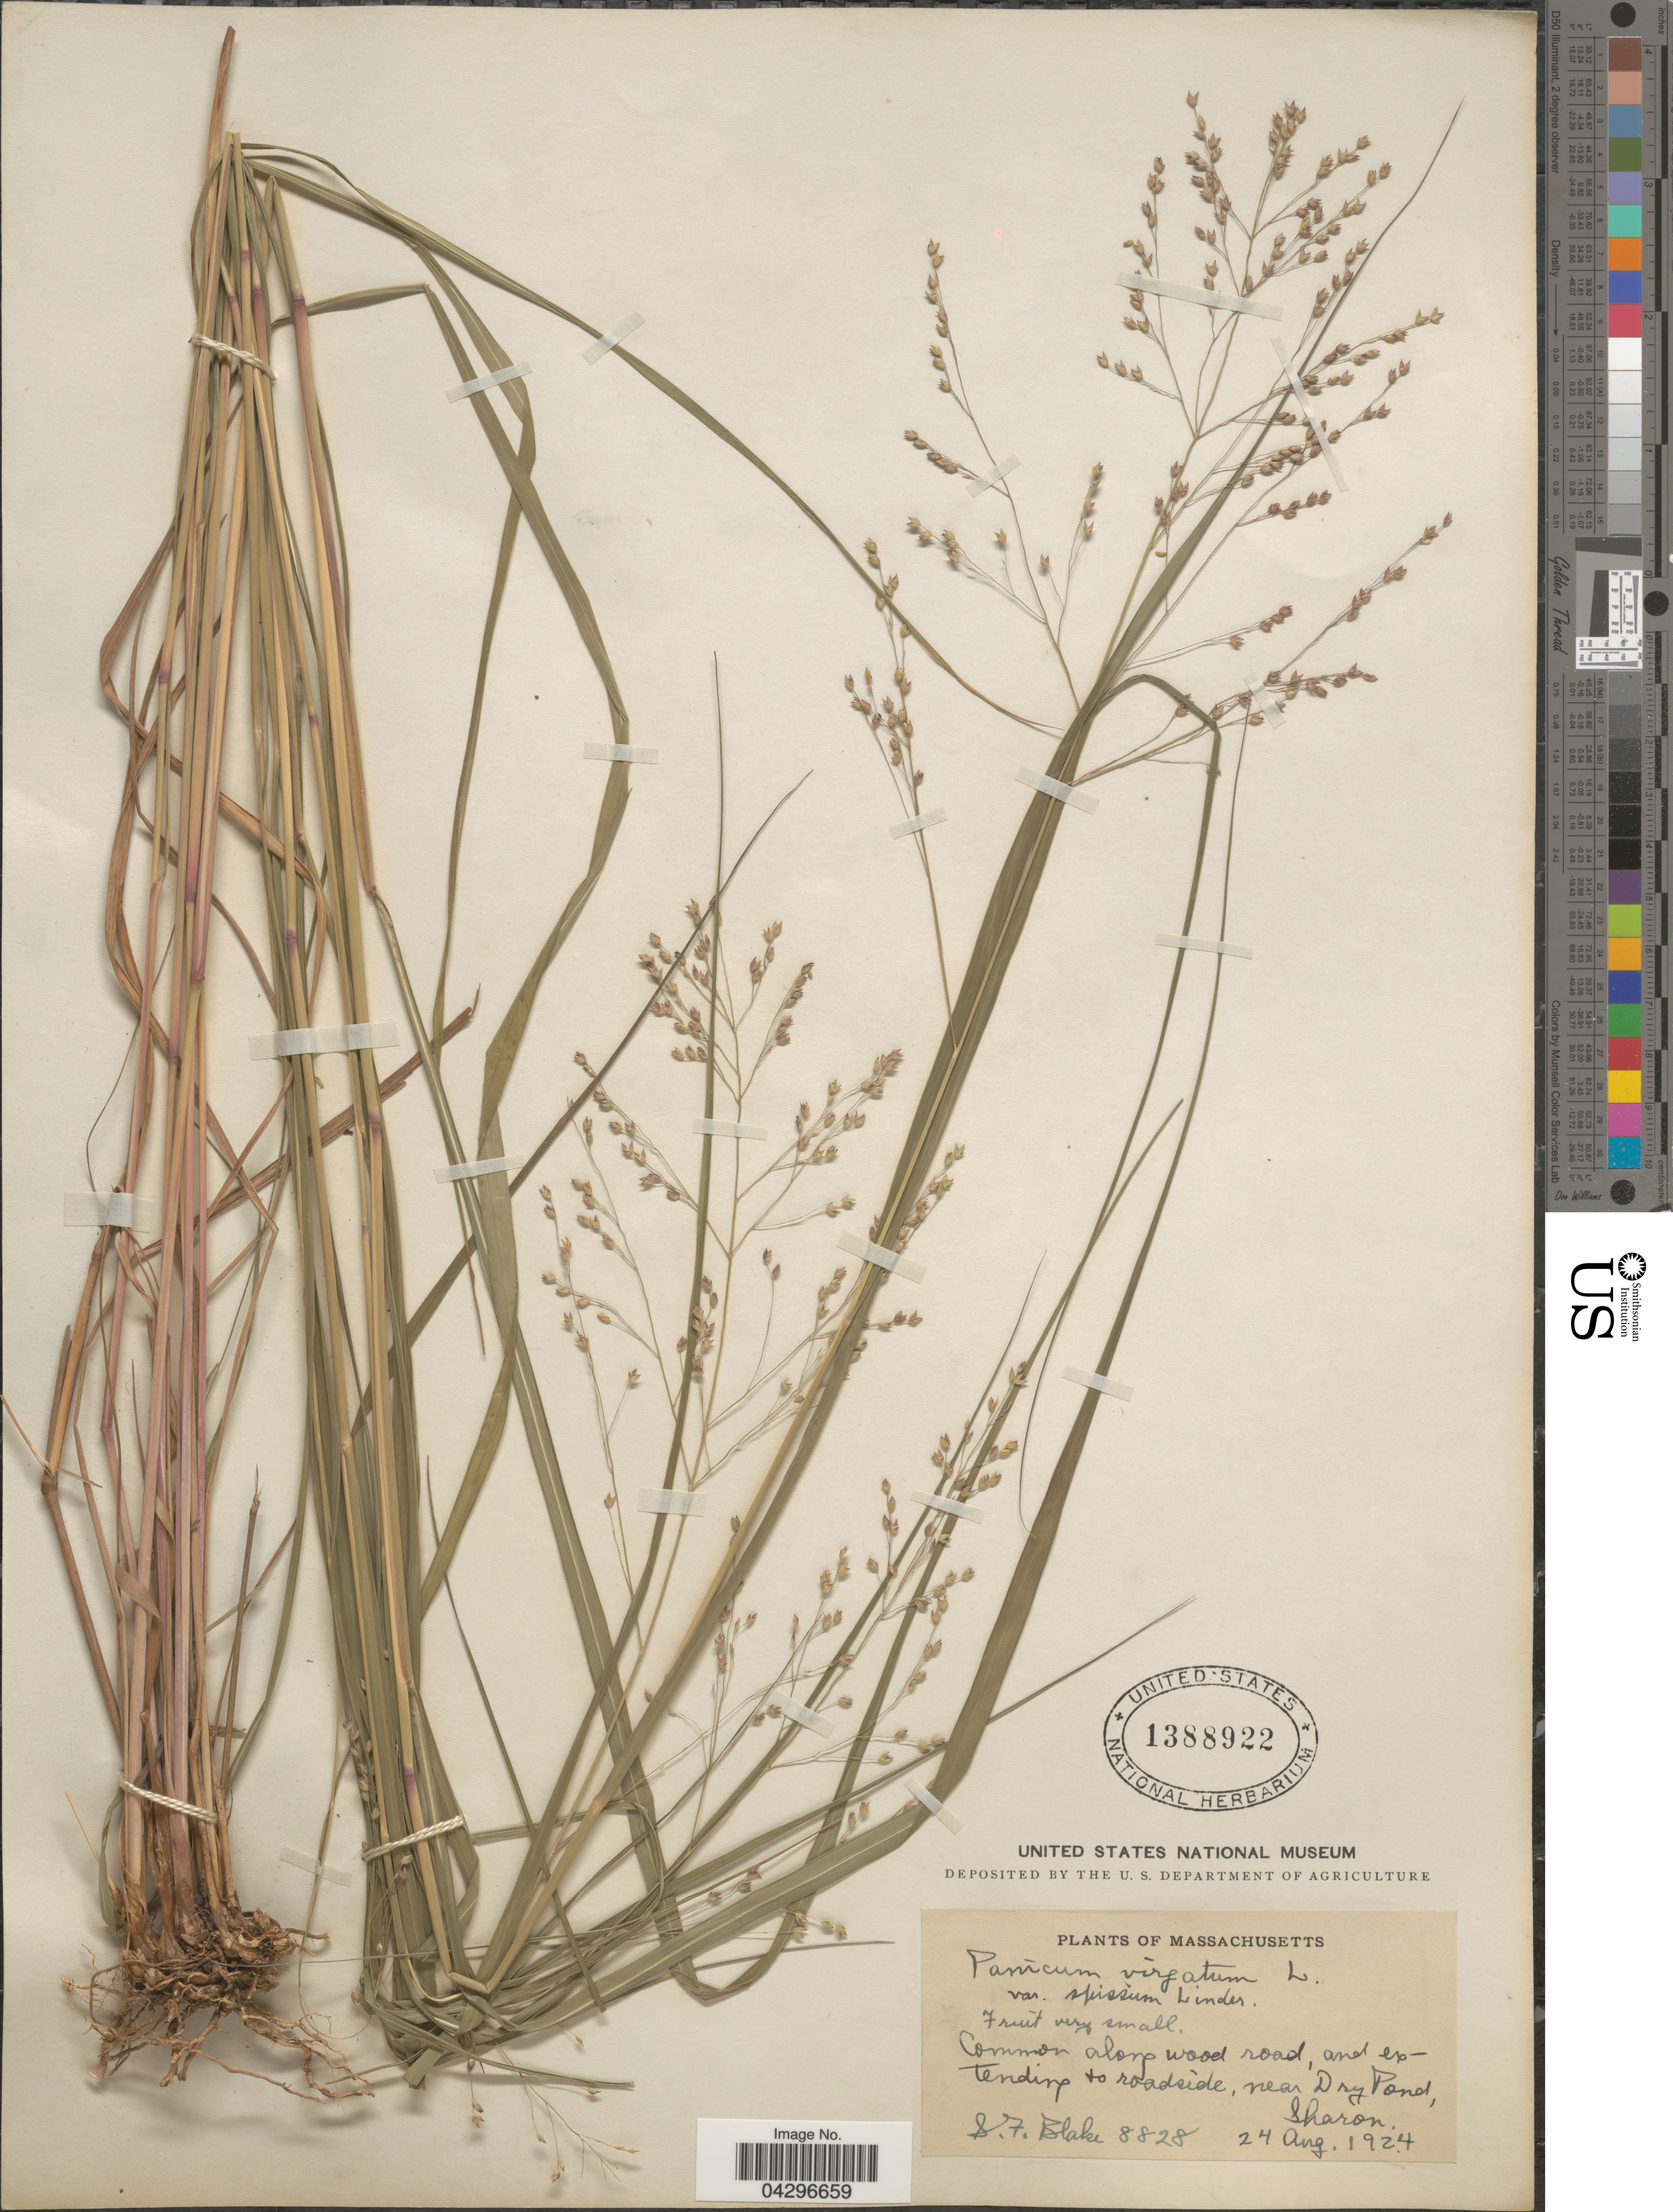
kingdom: Plantae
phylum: Tracheophyta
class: Liliopsida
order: Poales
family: Poaceae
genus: Panicum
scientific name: Panicum virgatum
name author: L.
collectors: S. Blake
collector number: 8828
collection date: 1924-08-24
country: United States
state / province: Massachusetts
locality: Near Dry Pond, Sharon.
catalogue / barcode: US 1388922